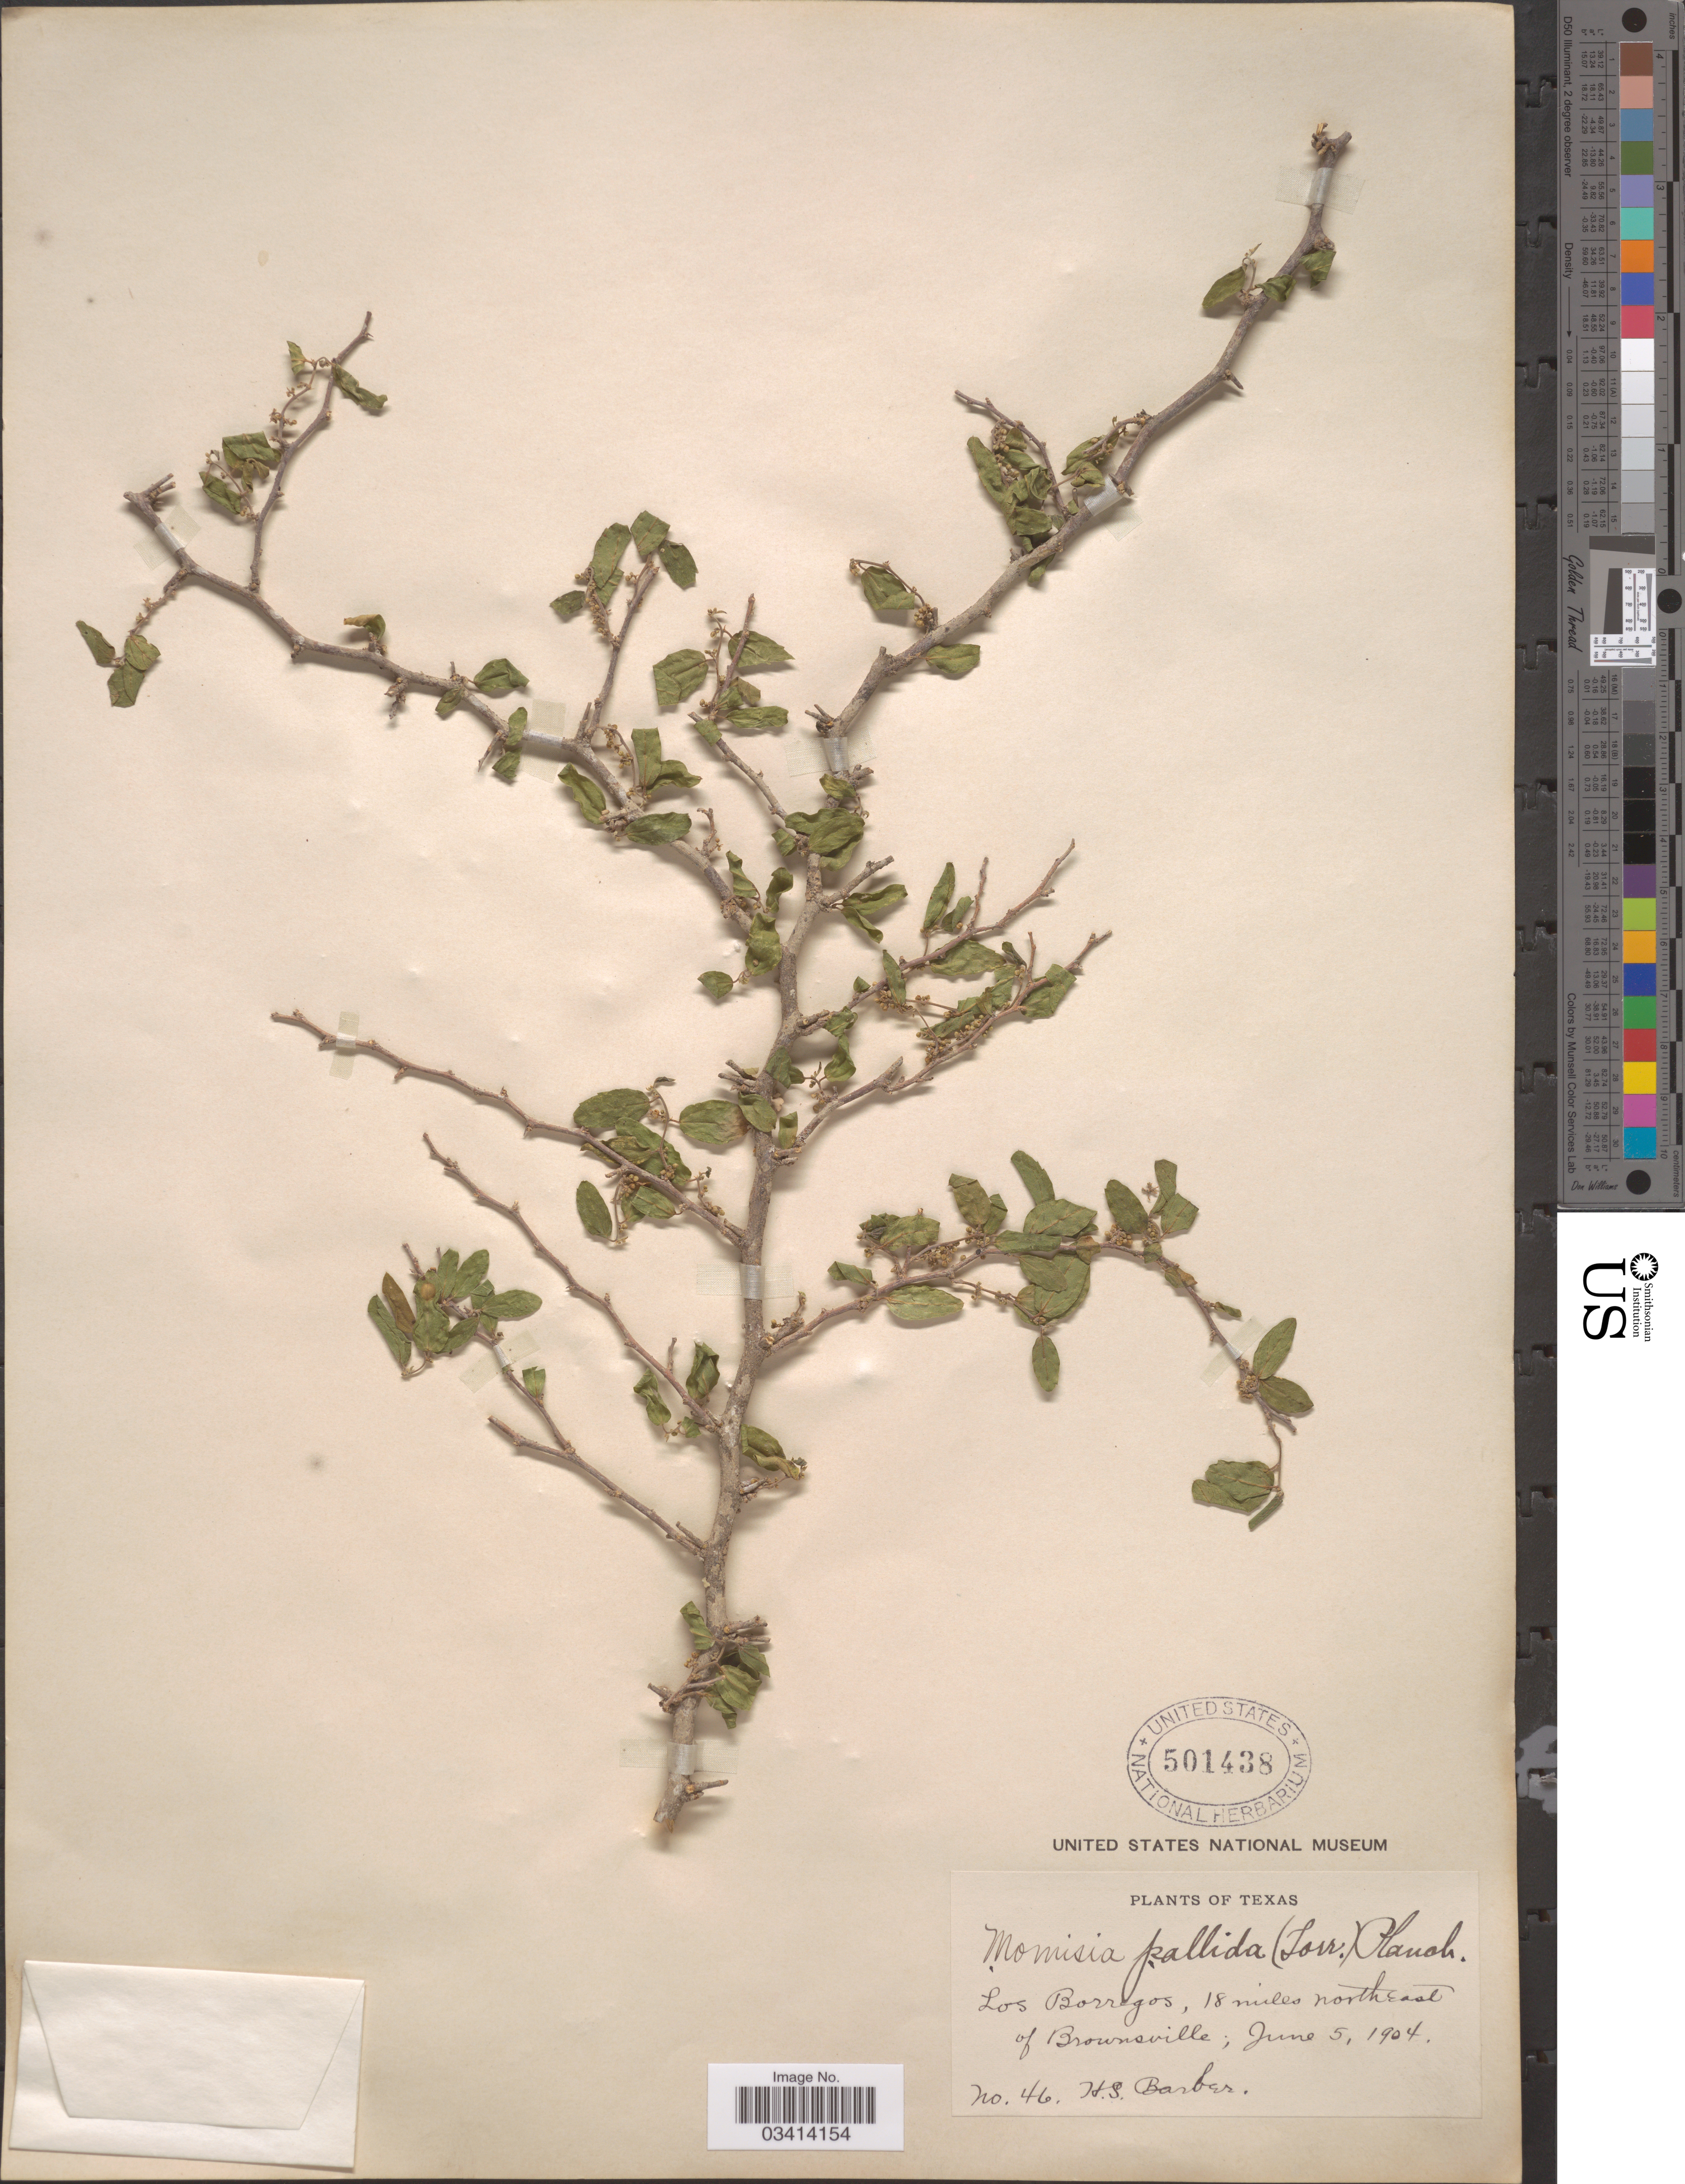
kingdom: Plantae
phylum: Tracheophyta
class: Magnoliopsida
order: Rosales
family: Cannabaceae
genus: Celtis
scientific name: Celtis pallida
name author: Torr. in Emory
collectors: H. Barber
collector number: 46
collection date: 1904-06-05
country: United States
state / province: Texas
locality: Los Barregos, 18 miles north east of Brownsville.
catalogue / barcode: US 501438